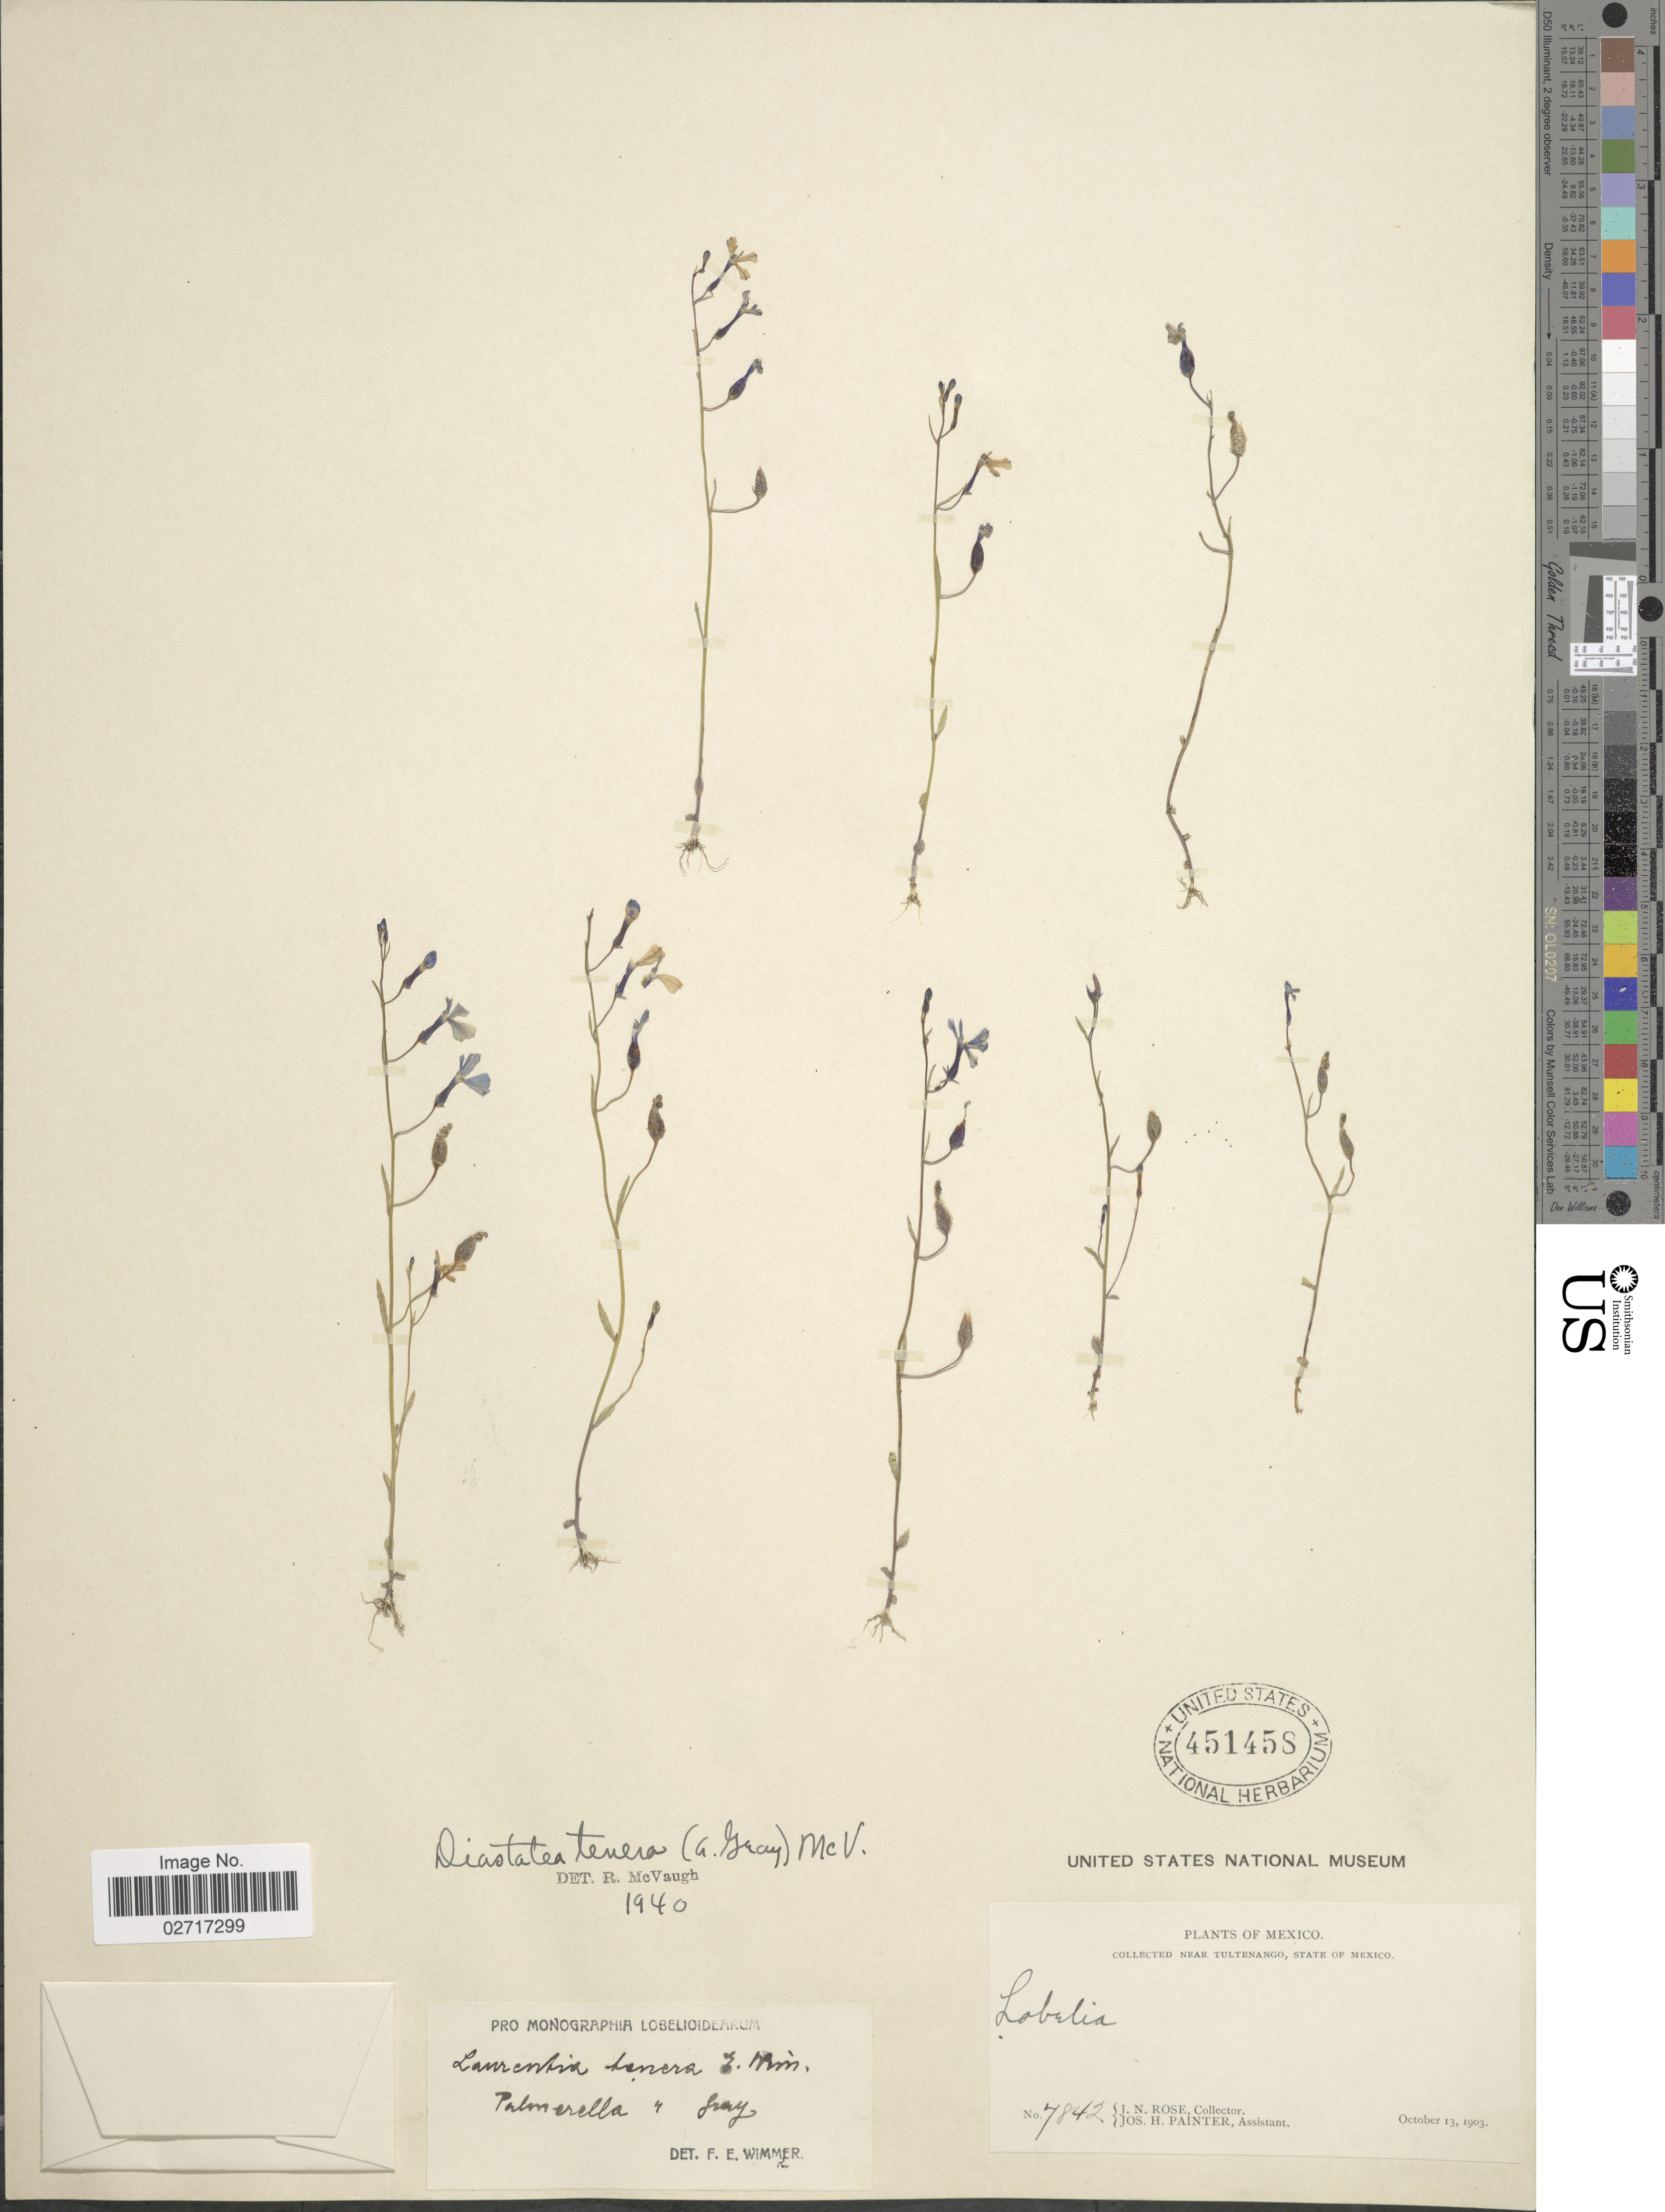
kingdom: Plantae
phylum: Tracheophyta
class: Magnoliopsida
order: Asterales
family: Campanulaceae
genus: Diastatea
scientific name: Diastatea tenera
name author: (A. Gray) McVaugh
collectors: J. N. Rose & J. H. Painter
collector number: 7842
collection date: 1903-10-13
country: Mexico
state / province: México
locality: Near Tultenango.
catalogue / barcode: US 451458